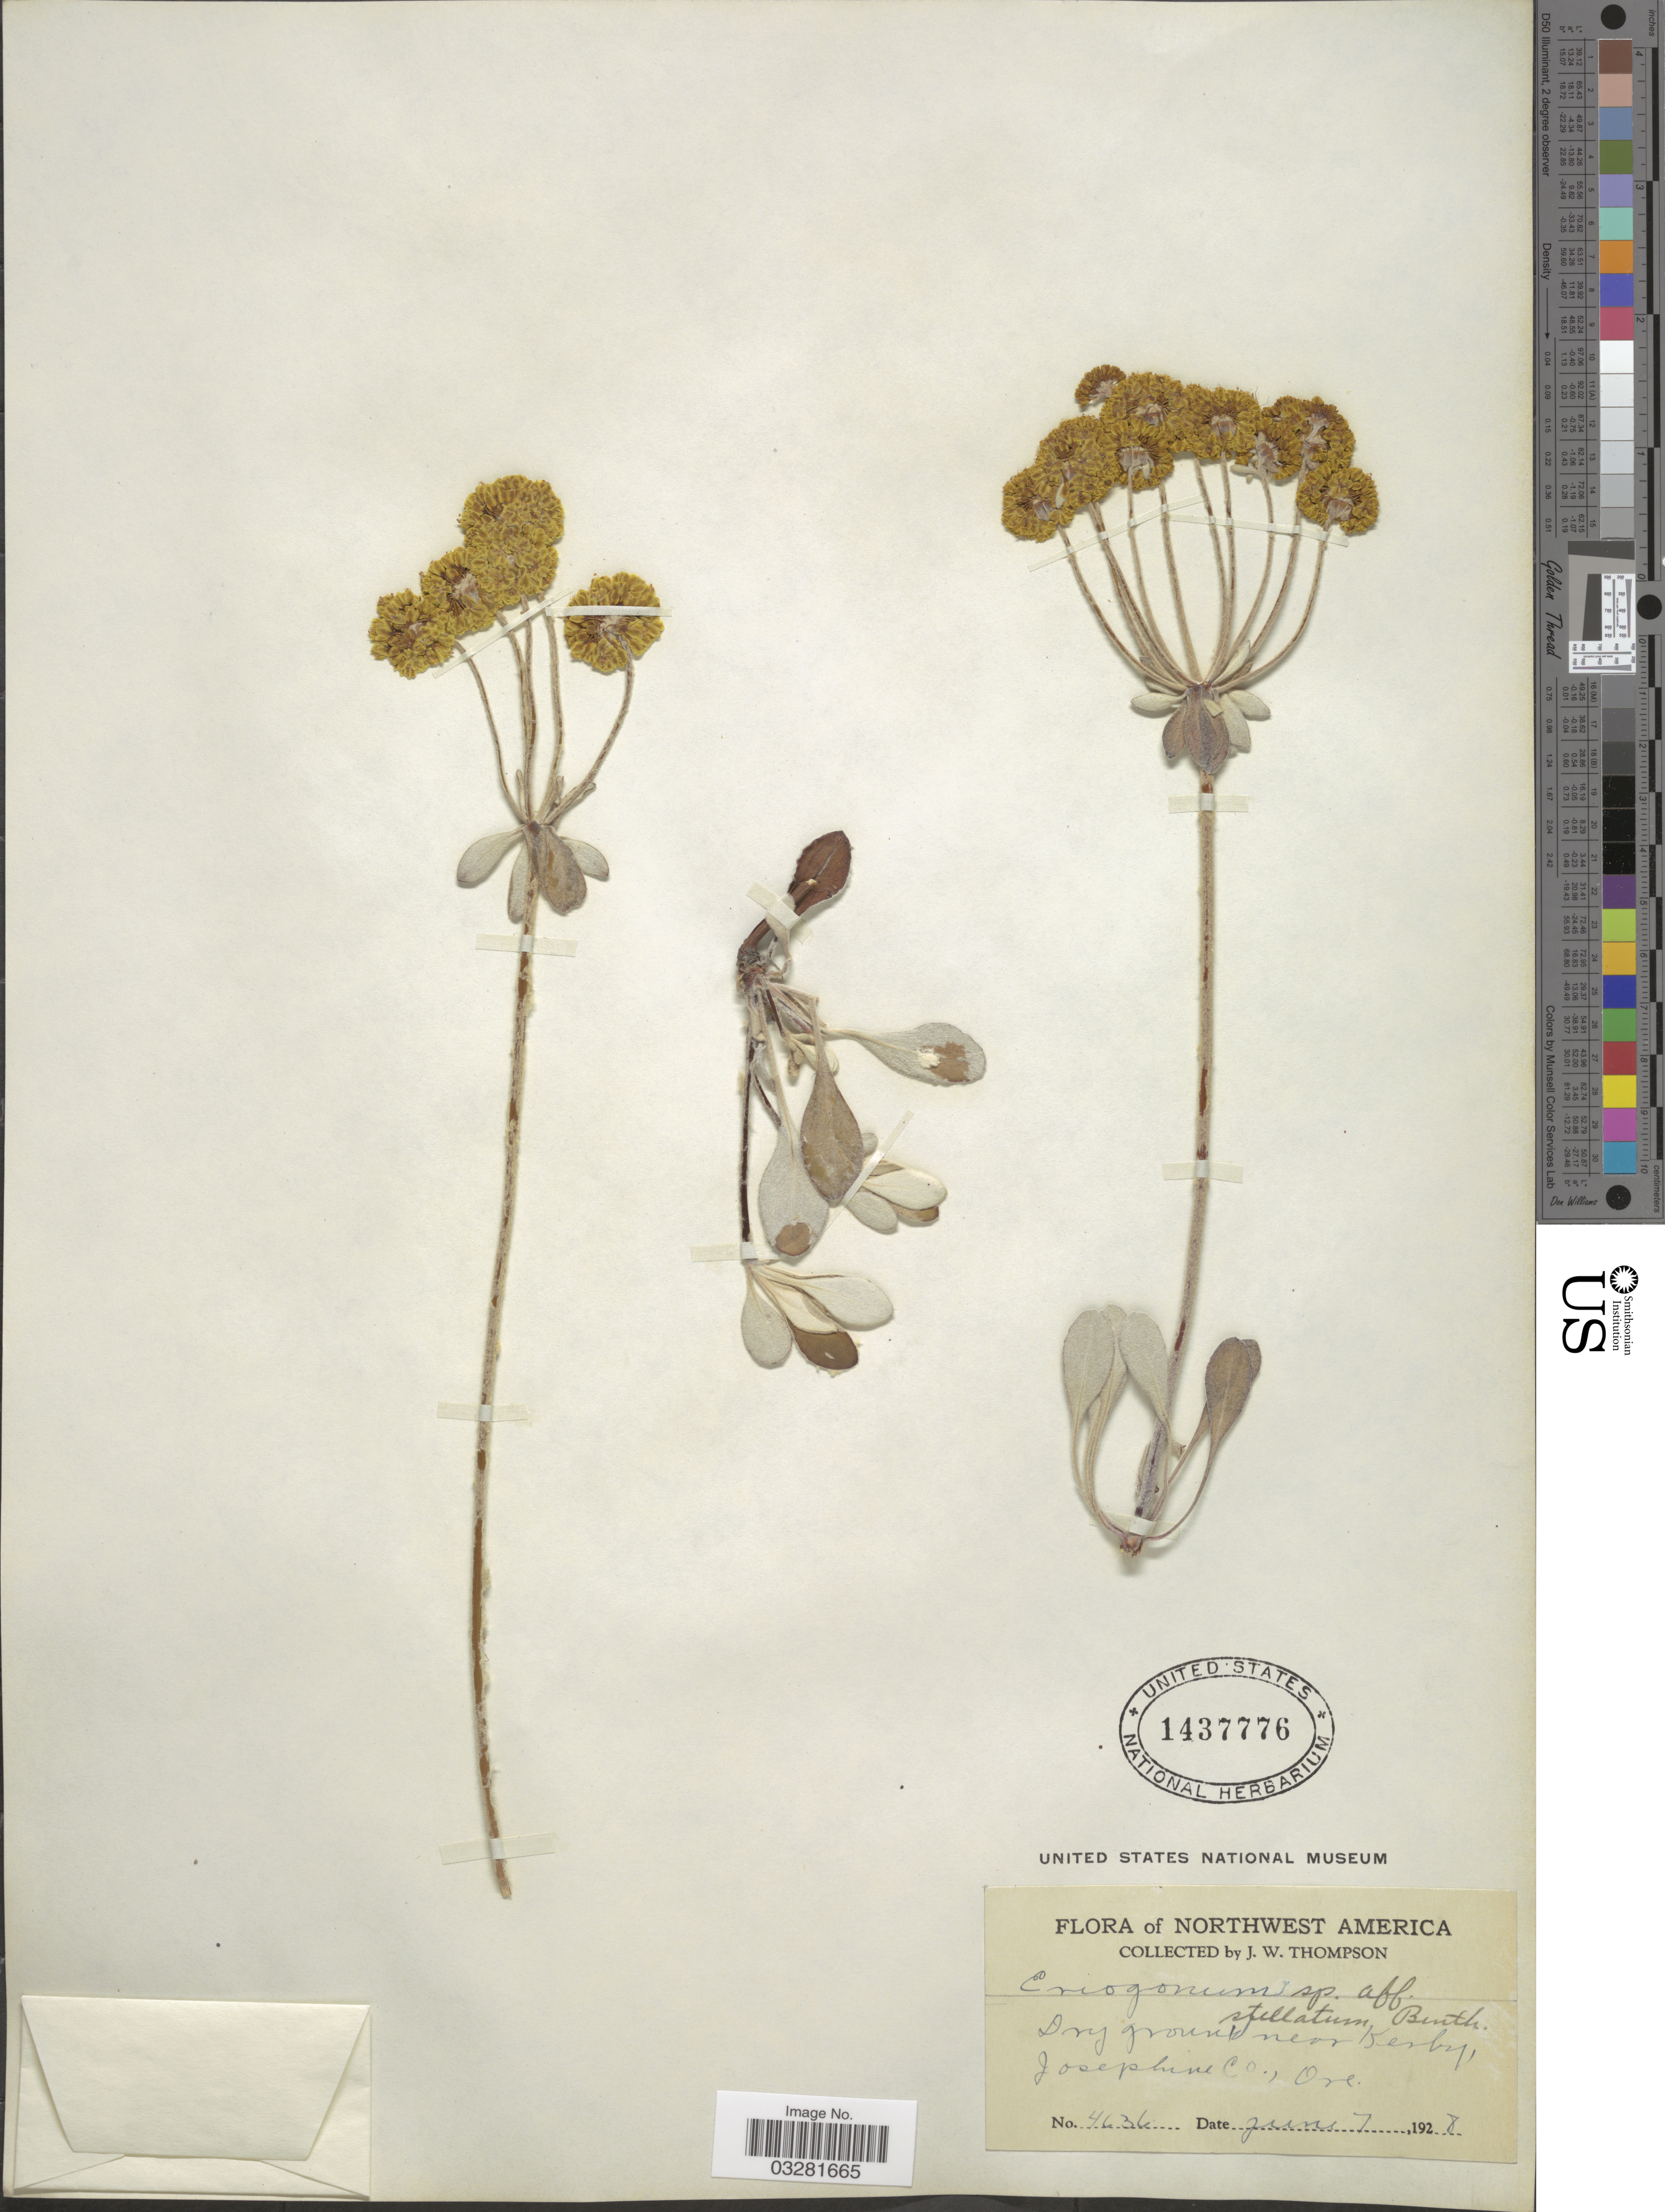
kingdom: Plantae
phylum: Tracheophyta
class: Magnoliopsida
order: Caryophyllales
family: Polygonaceae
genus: Eriogonum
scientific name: Eriogonum umbellatum var. polyanthum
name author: Torr.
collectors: J. Thompson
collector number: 4636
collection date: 1928-06-07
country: United States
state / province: Oregon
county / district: Josephine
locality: Northwest America. Near Kerby, Josephine Co., Ore.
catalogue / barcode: US 1437776